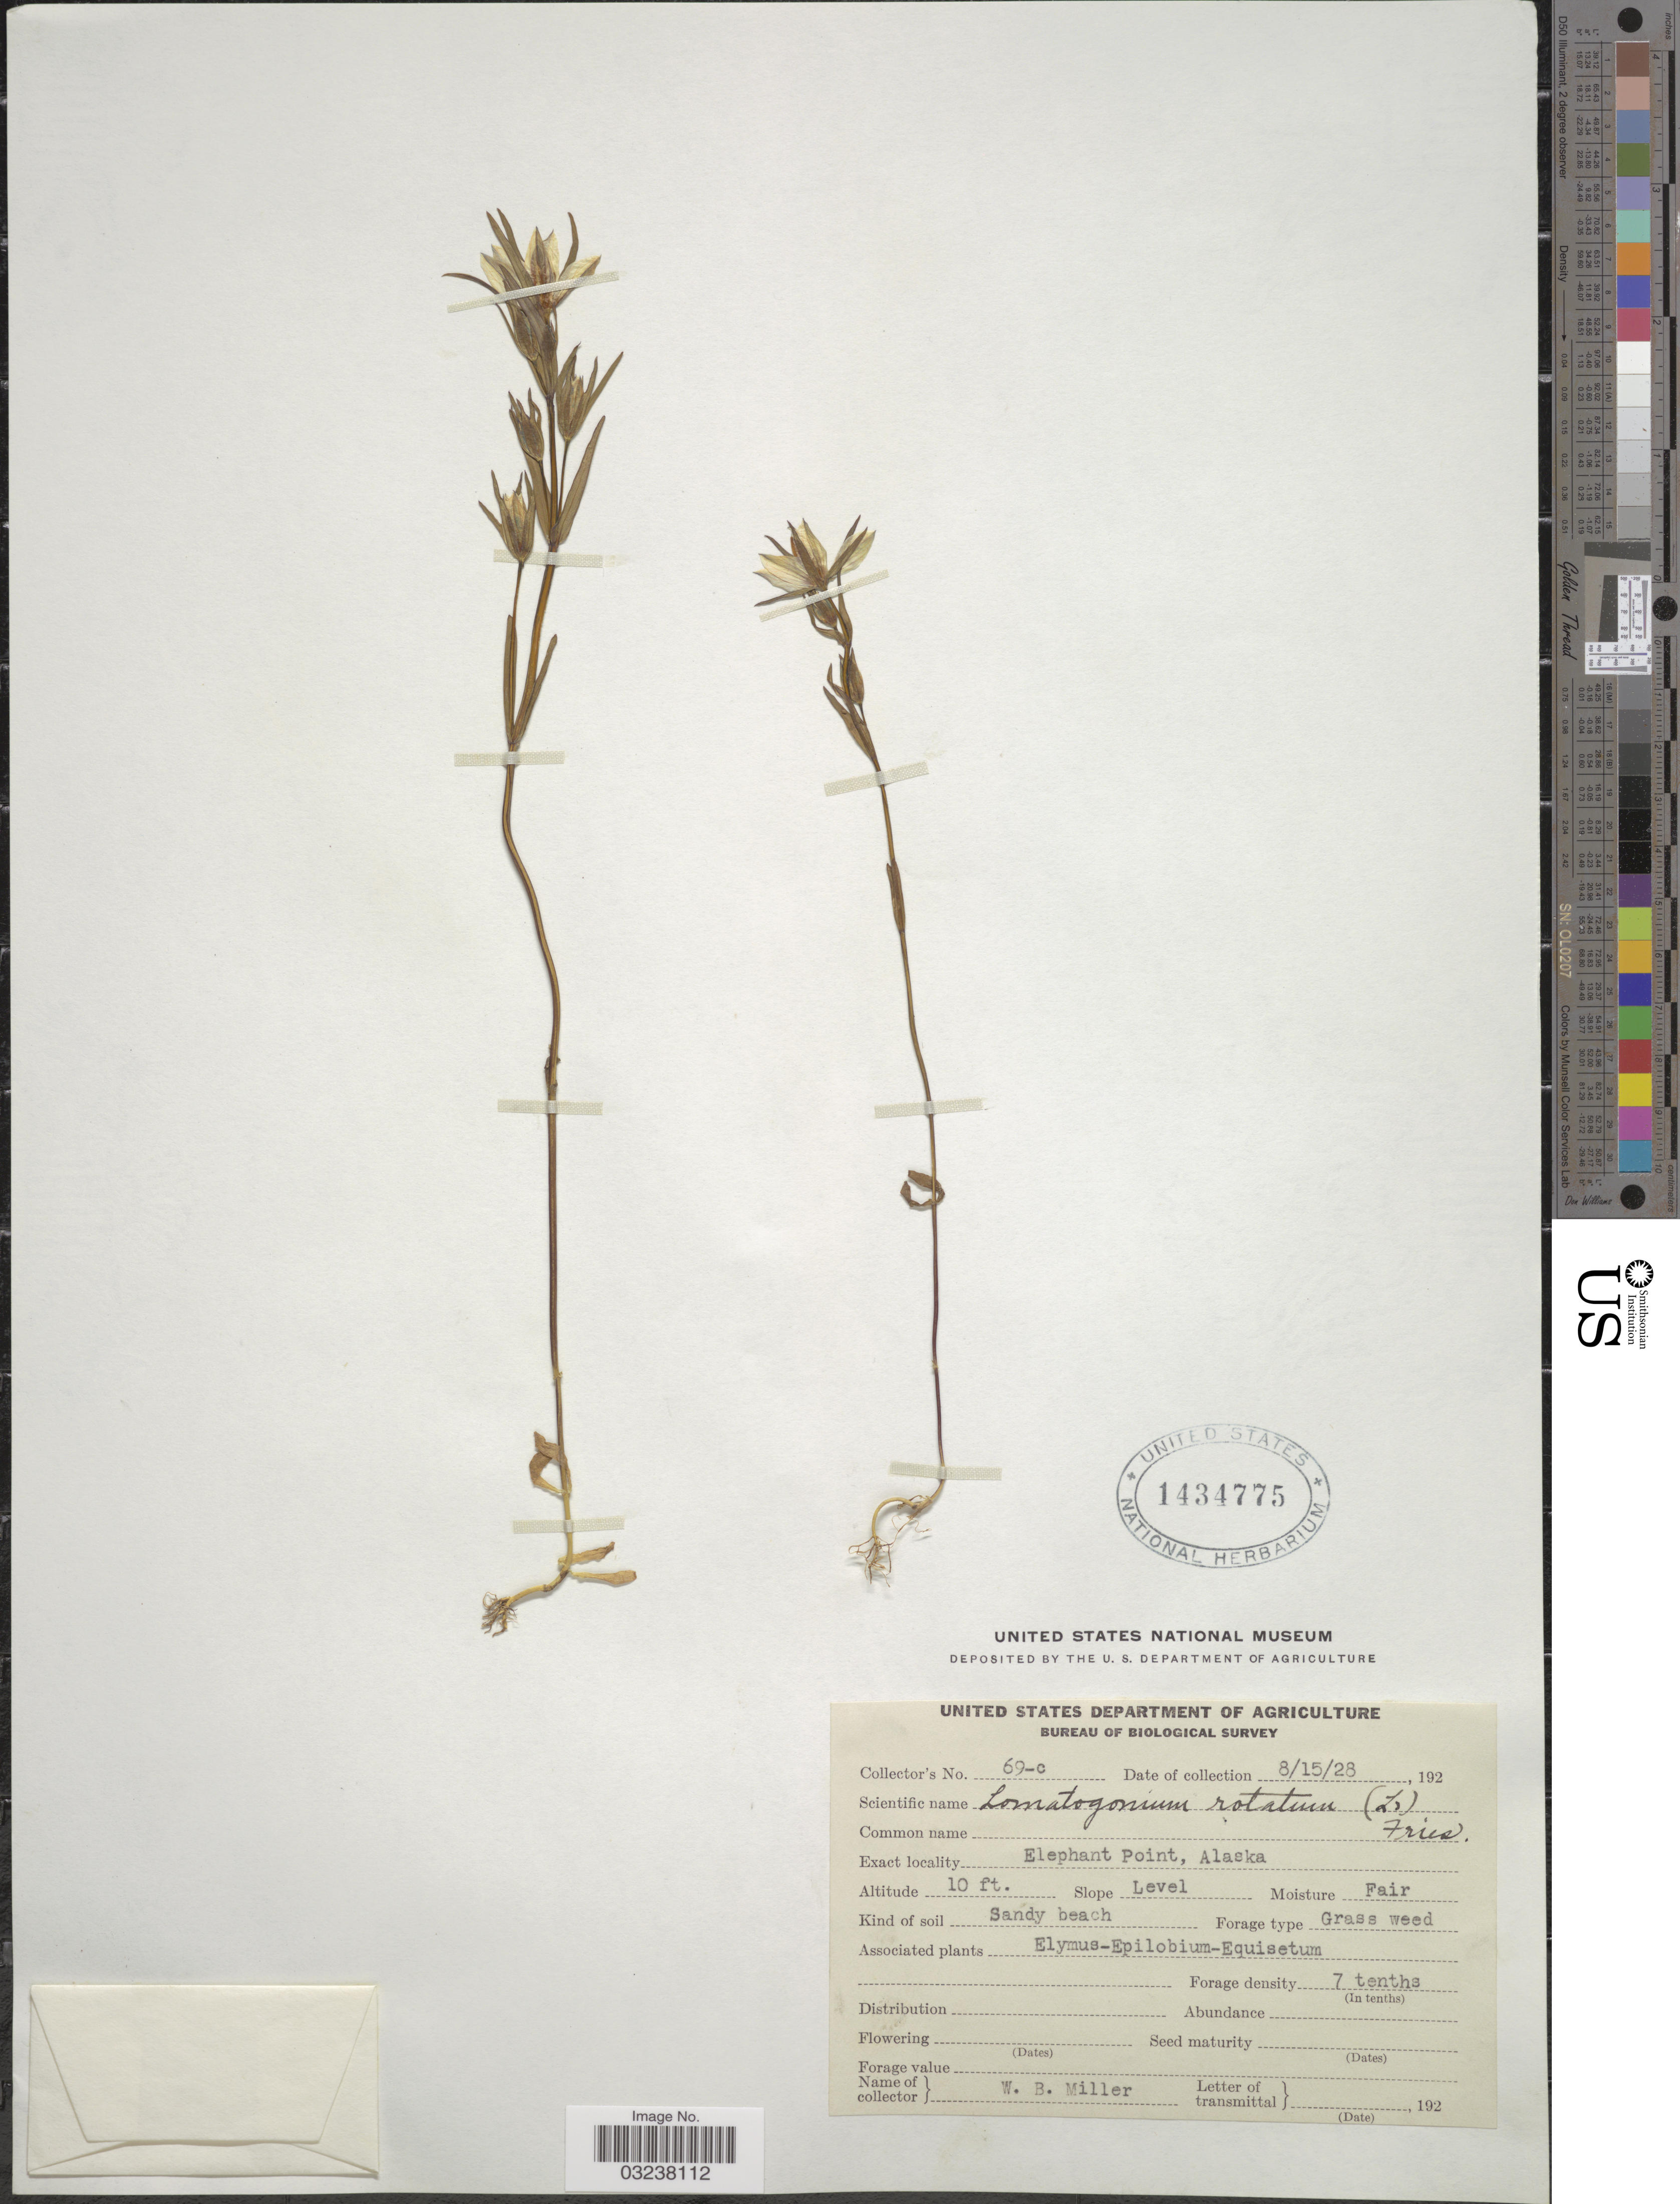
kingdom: Plantae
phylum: Tracheophyta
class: Magnoliopsida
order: Gentianales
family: Gentianaceae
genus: Lomatogonium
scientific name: Lomatogonium rotatum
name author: (L.) Fr.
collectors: W. Miller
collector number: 69-c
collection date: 1928-08-15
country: United States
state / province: Alaska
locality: Elephant Point.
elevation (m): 3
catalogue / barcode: US 1434775